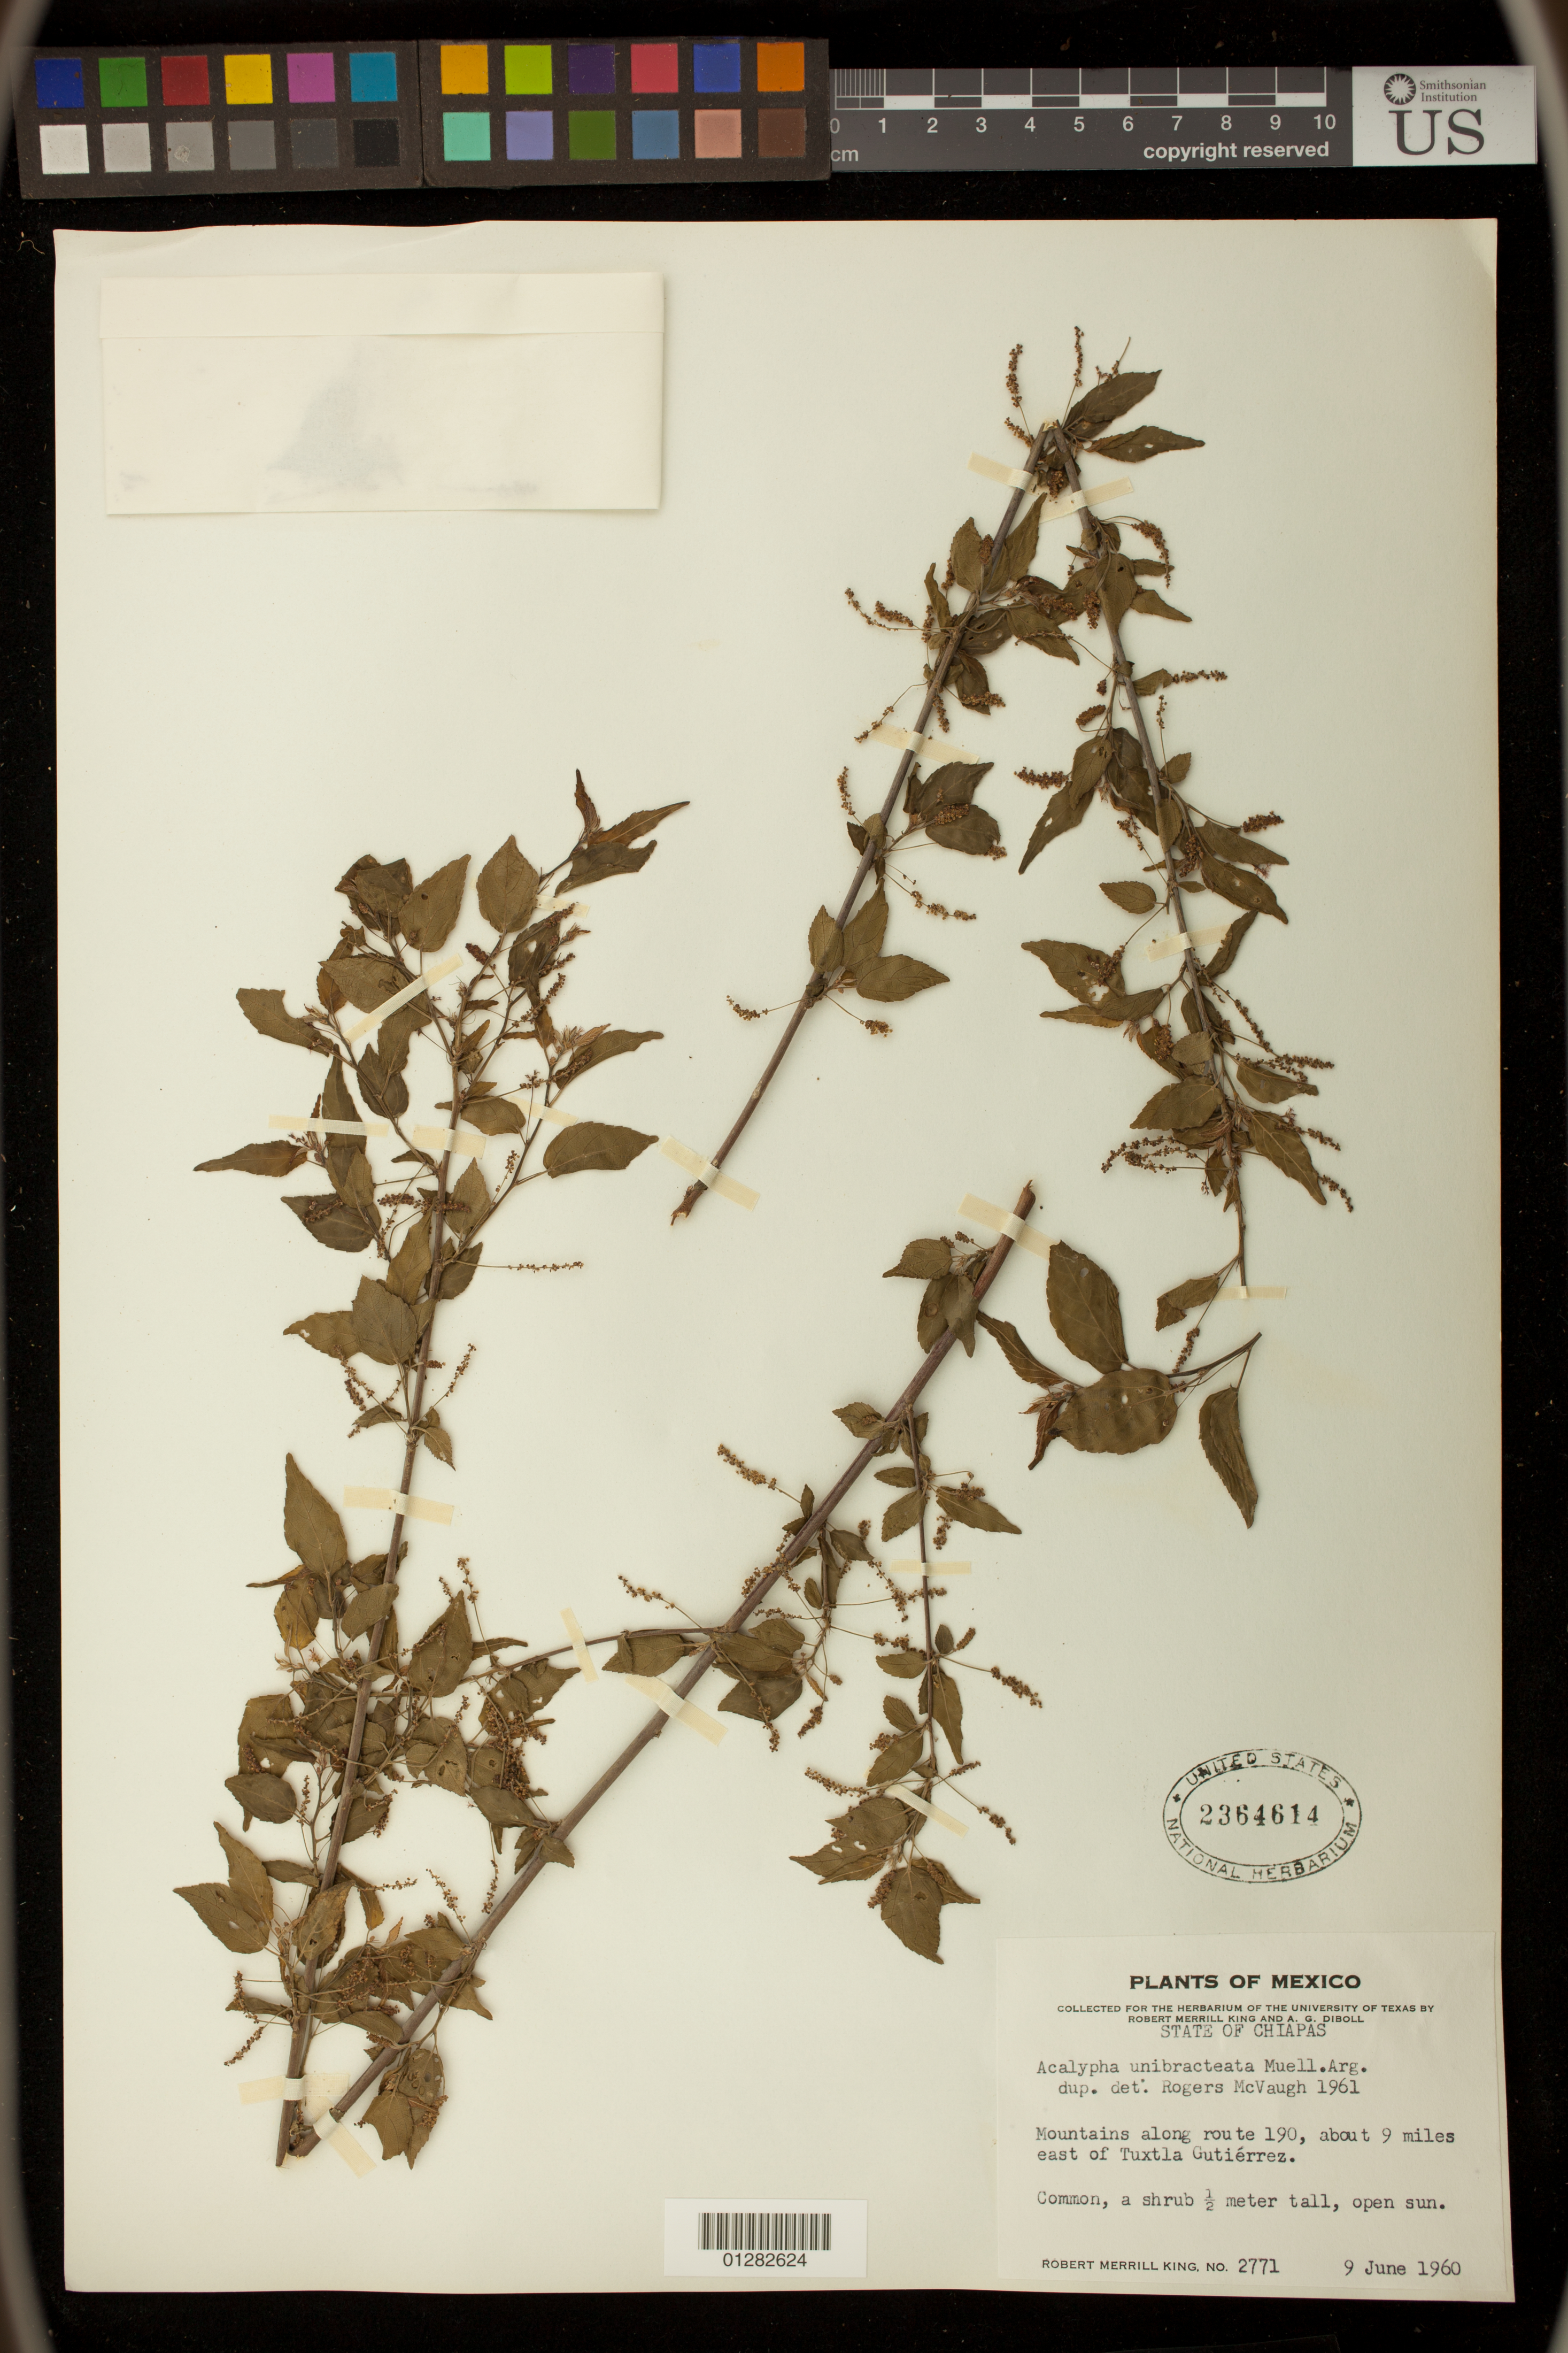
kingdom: Plantae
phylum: Tracheophyta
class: Magnoliopsida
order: Malpighiales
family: Euphorbiaceae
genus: Acalypha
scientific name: Acalypha unibracteata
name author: Müll. Arg.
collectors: R. Kral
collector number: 2771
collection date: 1960-06-09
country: Mexico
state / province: Chiapas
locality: Mountains along route 190, about 9 miles east of Tuxtla Gutierrez.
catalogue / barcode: US 2364614